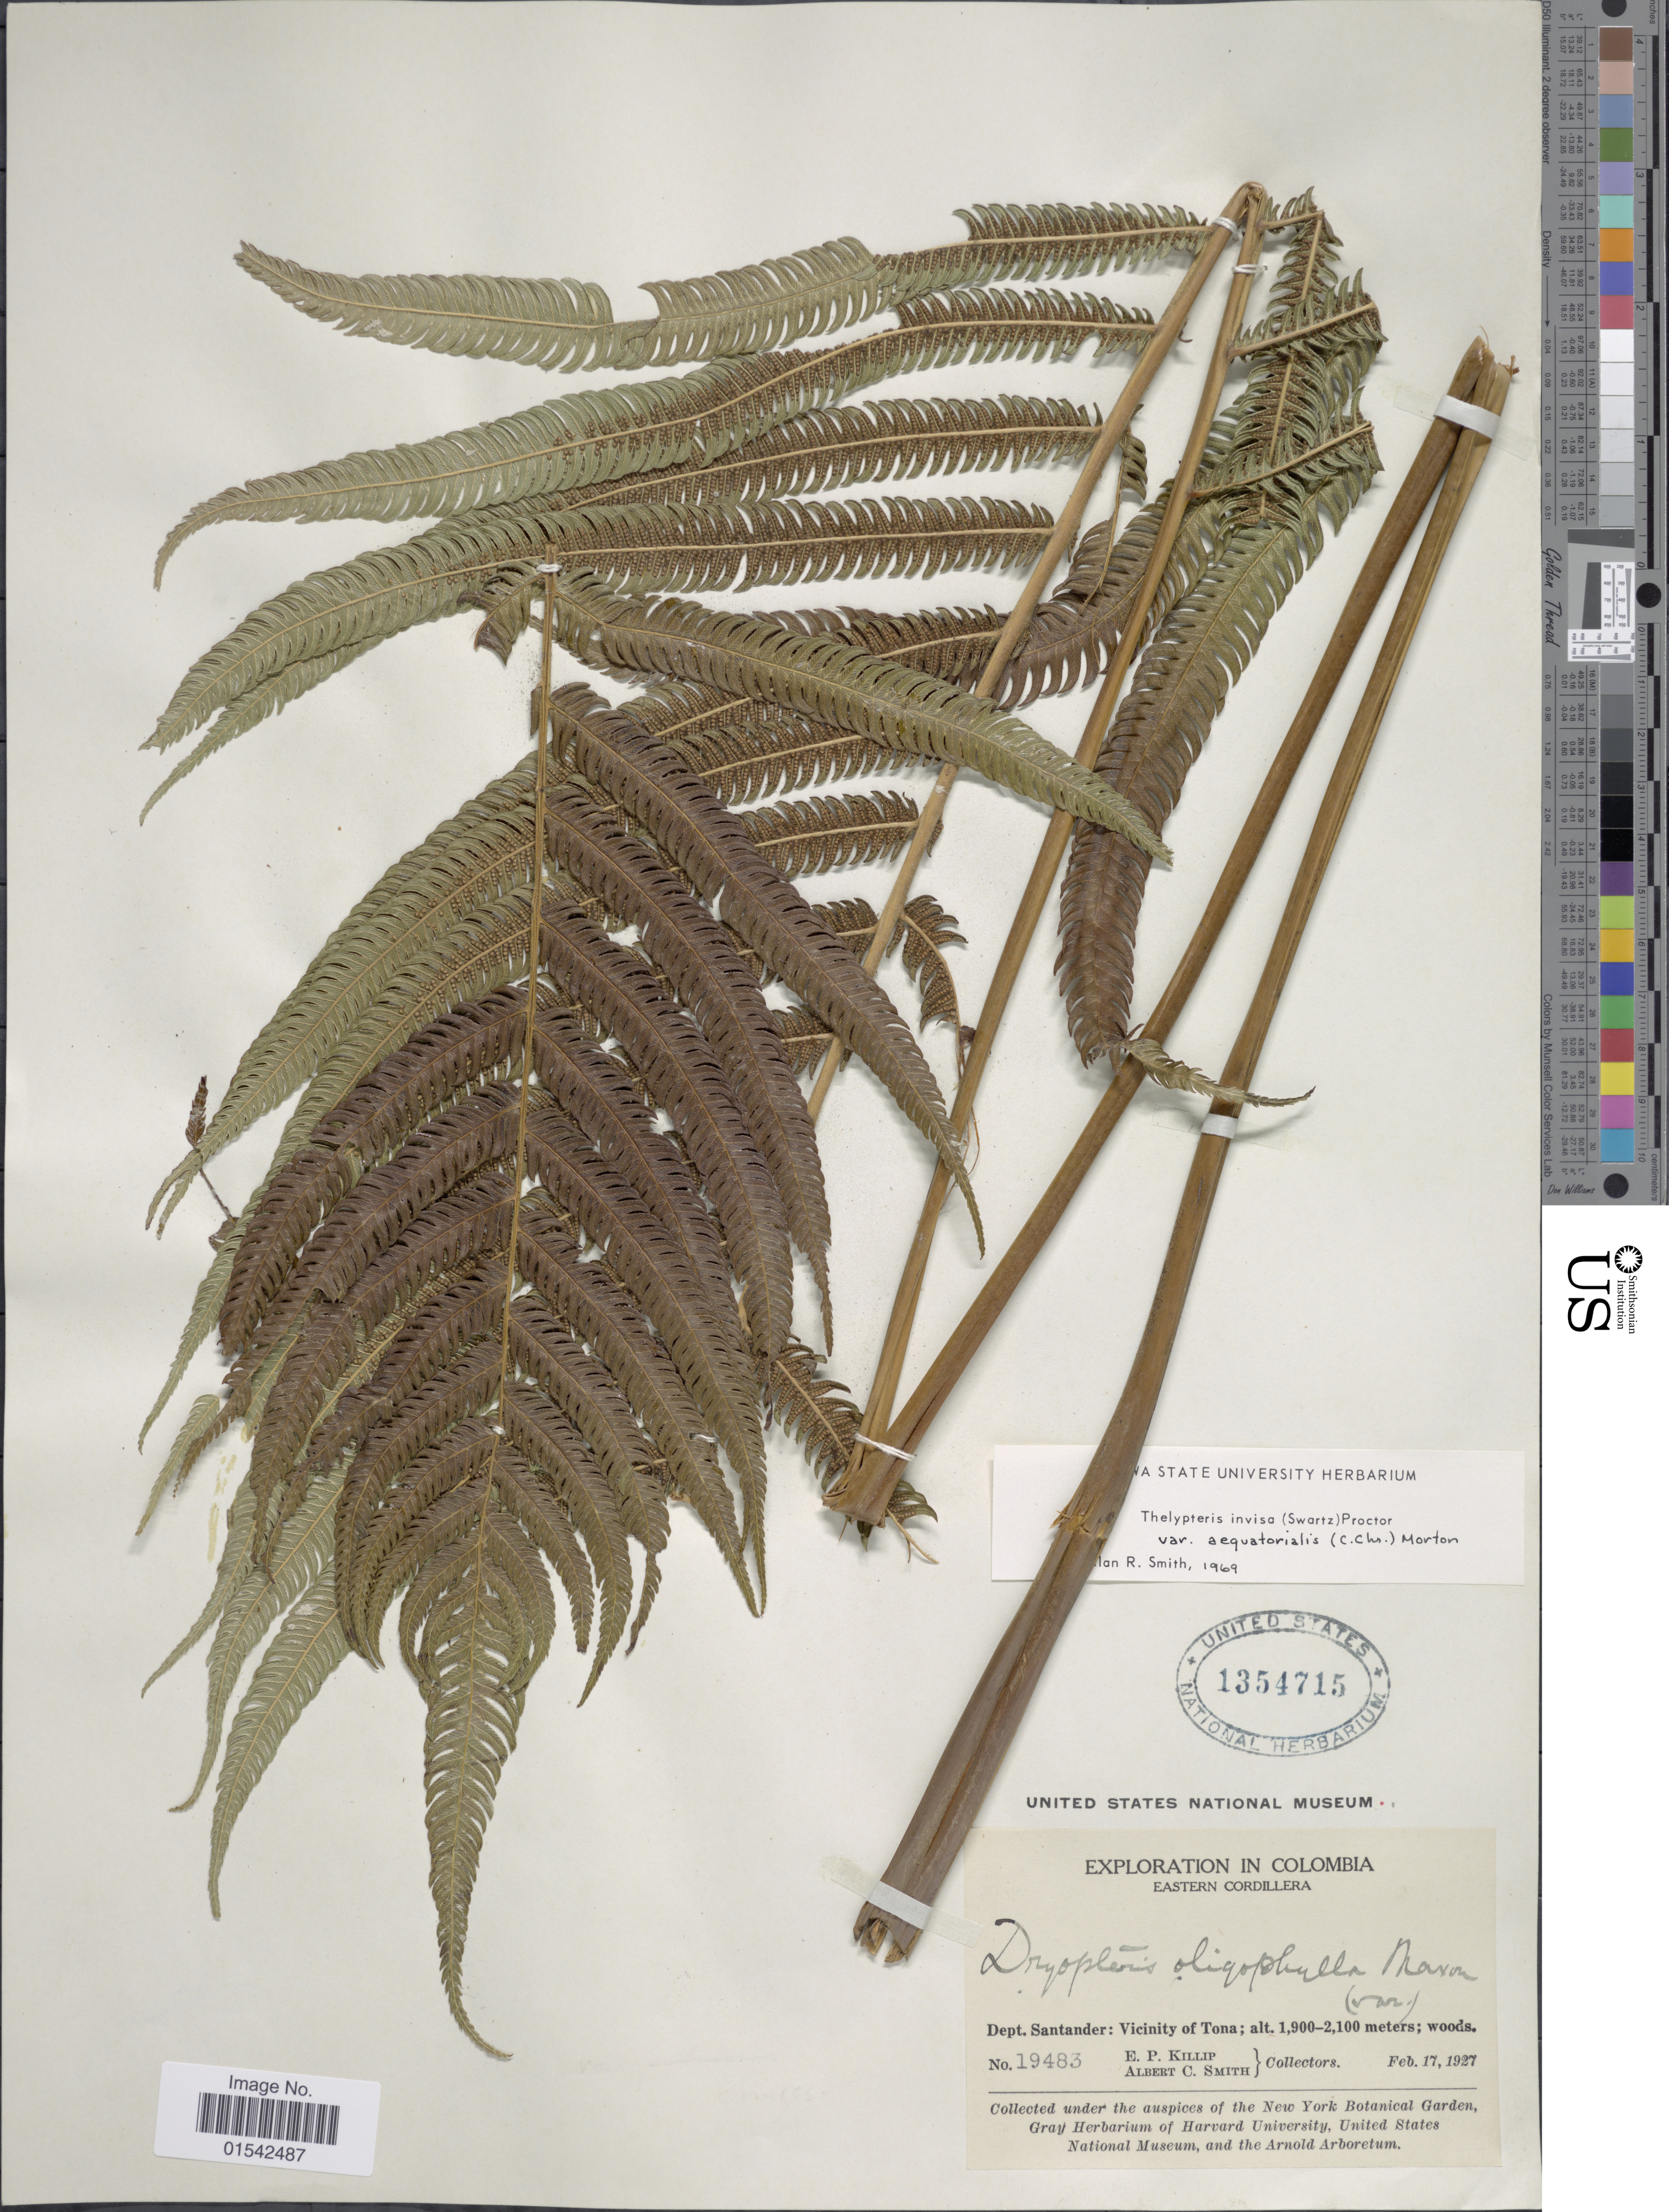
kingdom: Plantae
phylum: Tracheophyta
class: Polypodiopsida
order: Polypodiales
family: Thelypteridaceae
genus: Cyclosorus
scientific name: Cyclosorus grandis (A.R. Sm.) comb. nov., ined 2015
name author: (A.R. Sm.)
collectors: E. P. Killip & A. C. Smith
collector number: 19483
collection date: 1927-02-17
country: Colombia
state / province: Santander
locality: Eastern Cordillera, Vicinity of Tona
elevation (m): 1900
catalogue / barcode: US 1354715